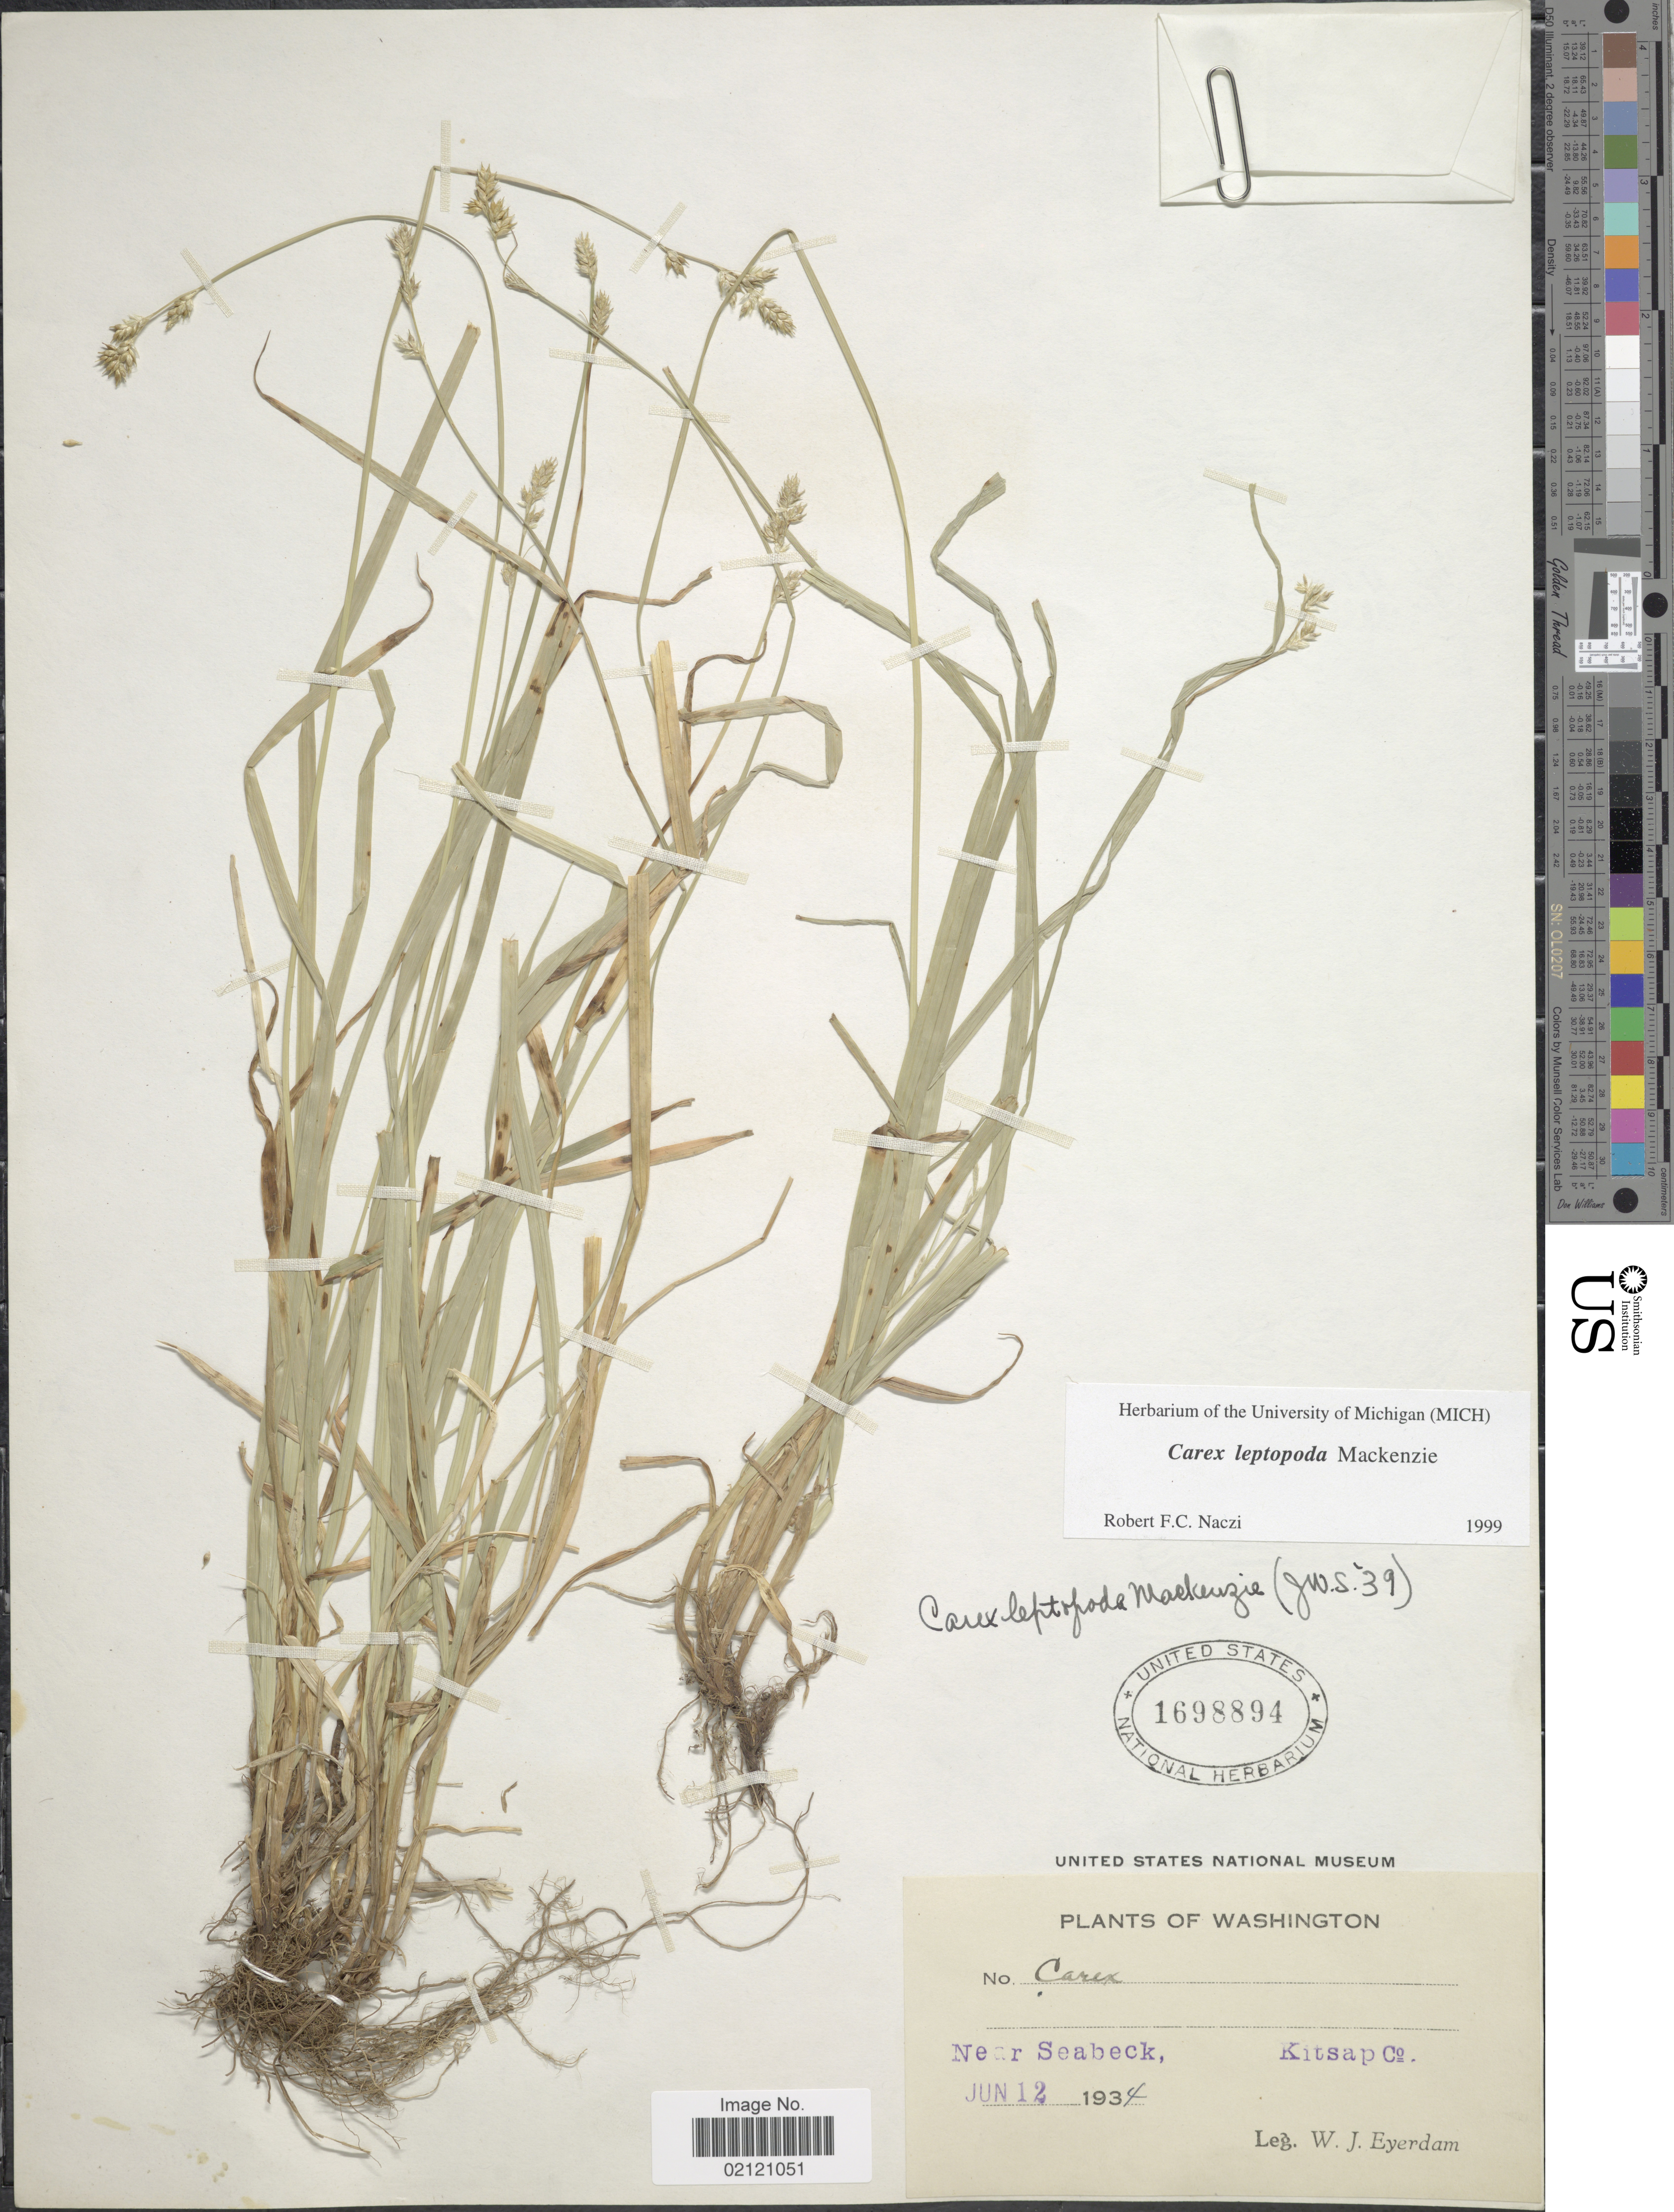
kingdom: Plantae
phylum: Tracheophyta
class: Liliopsida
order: Poales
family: Cyperaceae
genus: Carex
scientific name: Carex leptopoda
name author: Mack.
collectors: W. J. Eyerdam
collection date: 1934-06-12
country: United States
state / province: Washington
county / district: Kitsap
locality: Near Seabeck, Kitsap Co.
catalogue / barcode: US 1698894